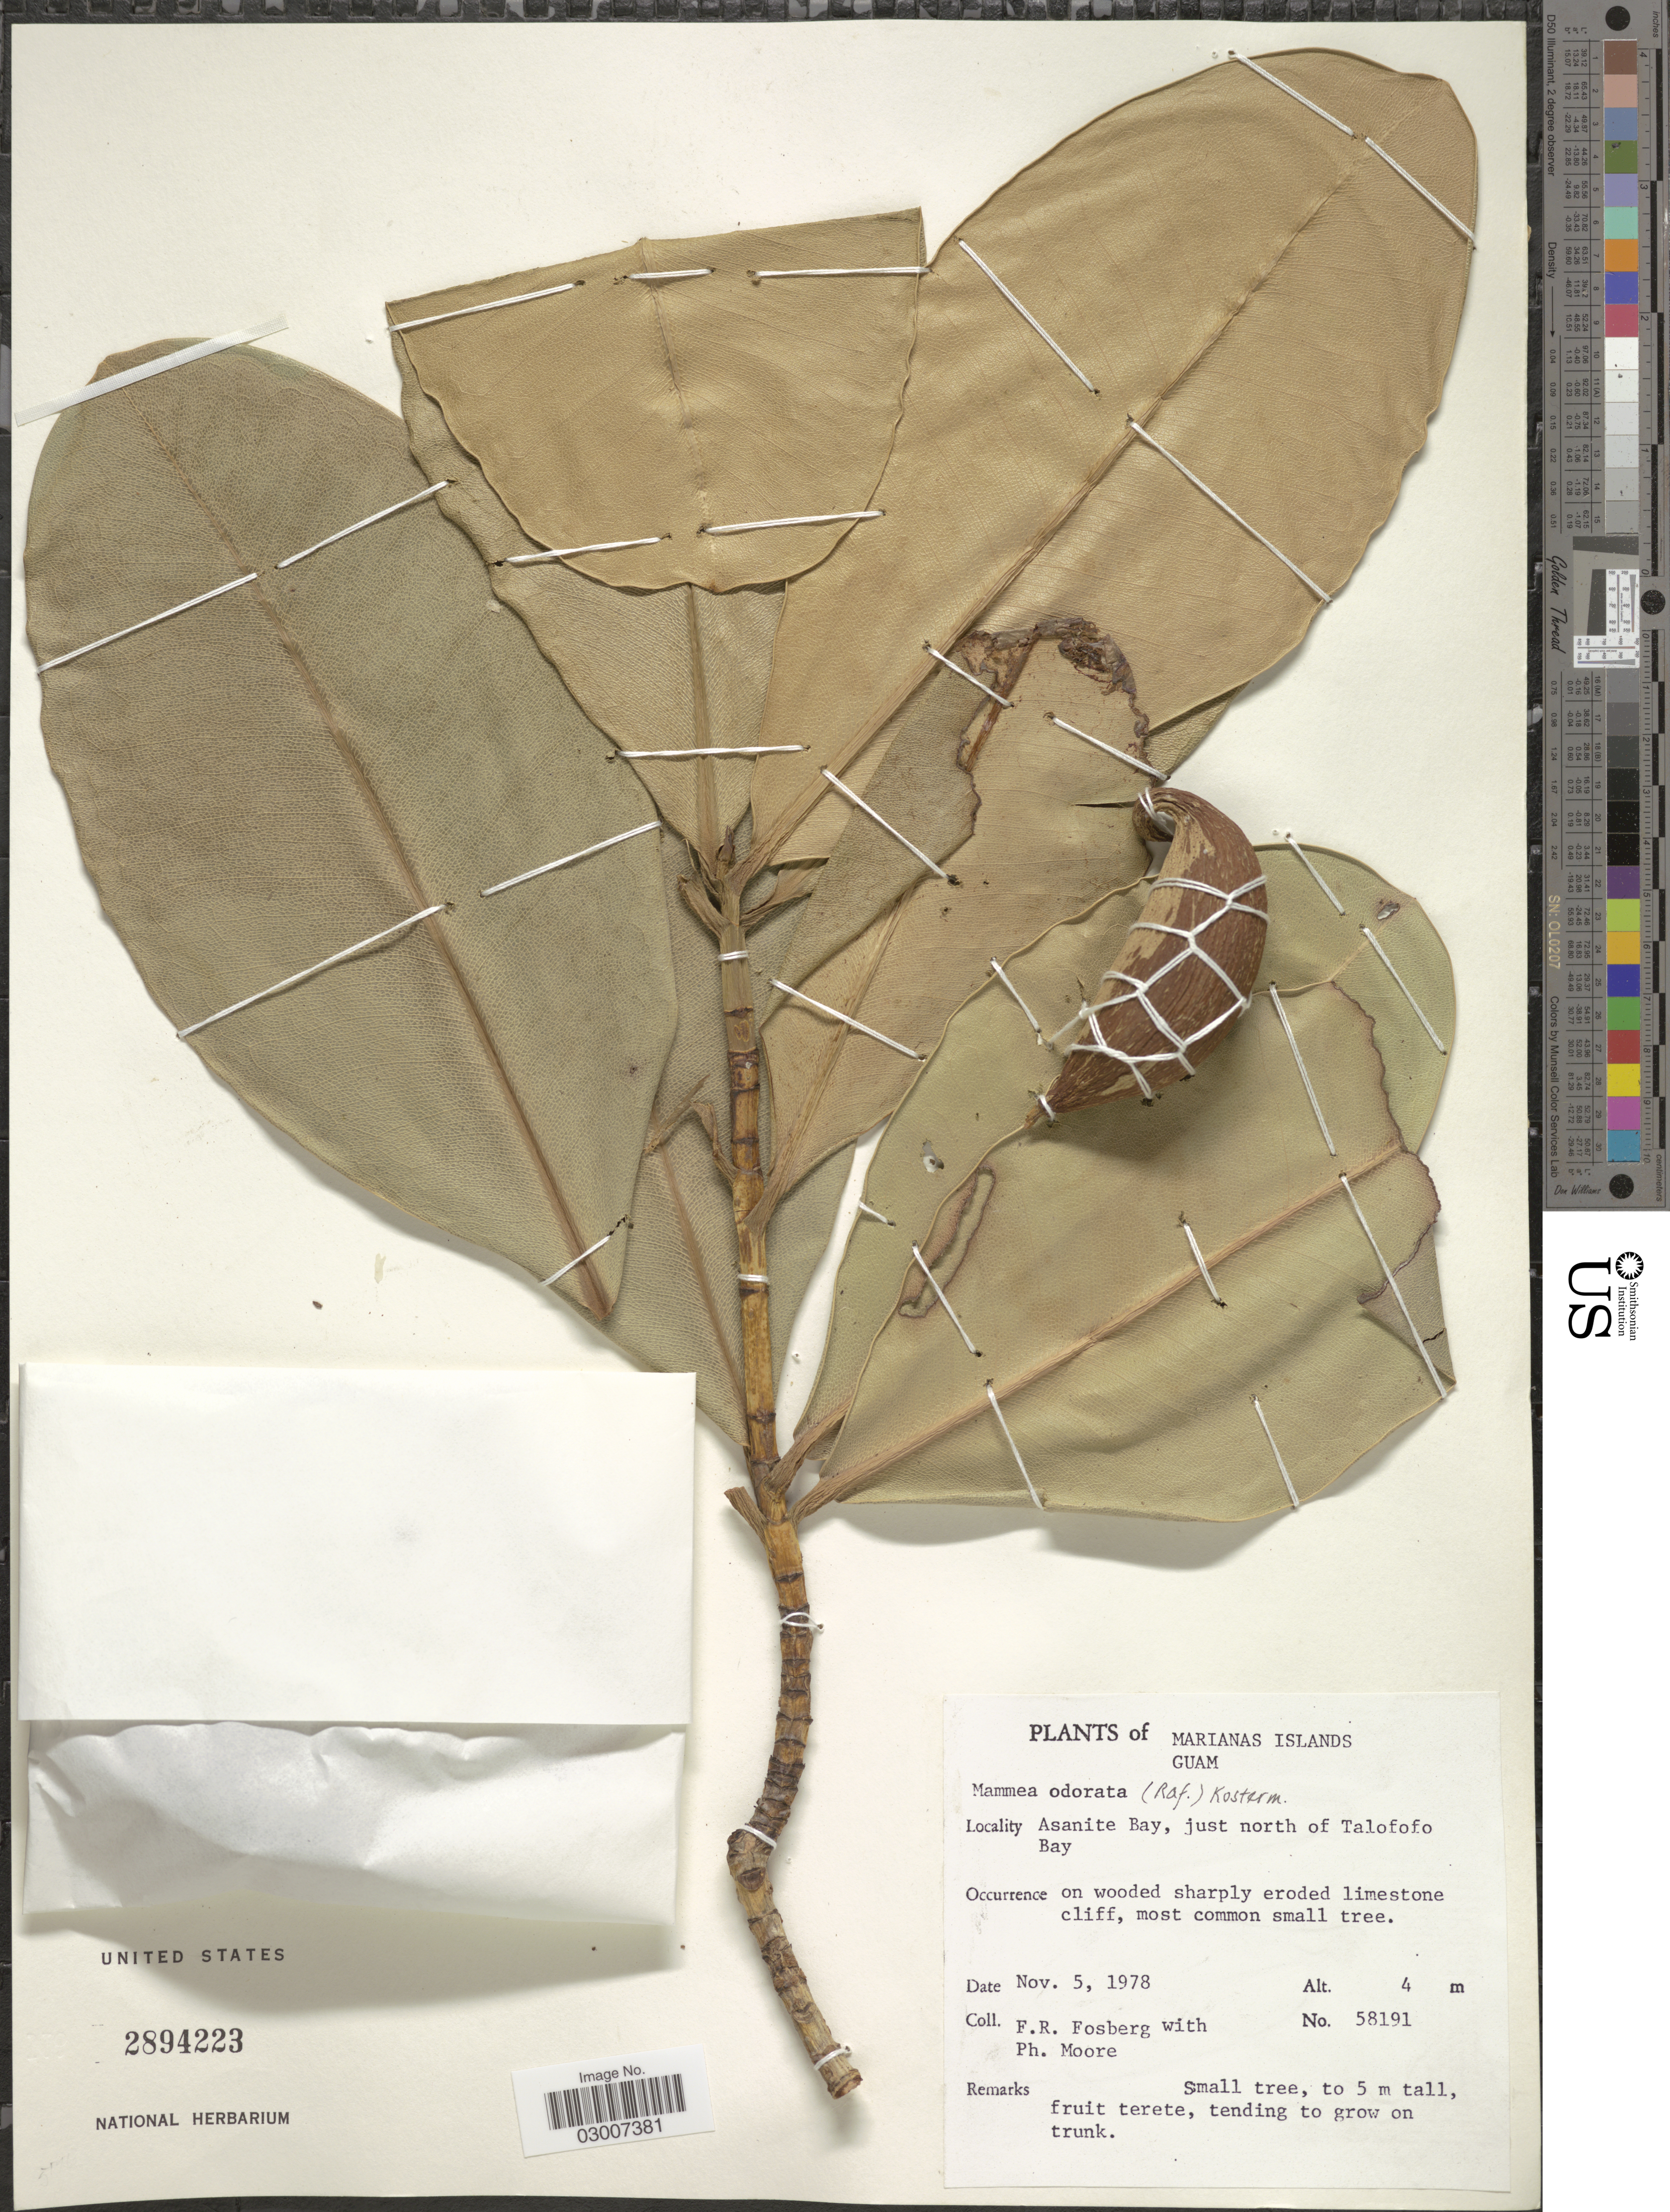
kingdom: Plantae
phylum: Tracheophyta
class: Magnoliopsida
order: Malpighiales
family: Calophyllaceae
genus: Mammea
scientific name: Mammea odorata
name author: (Raf.) Kosterm.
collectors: F. R. Fosberg & P. Moore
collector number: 58191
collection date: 1978-11-05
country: Guam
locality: Asanite Bay, just north of Talofofo Bay.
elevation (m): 4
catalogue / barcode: US 2894223